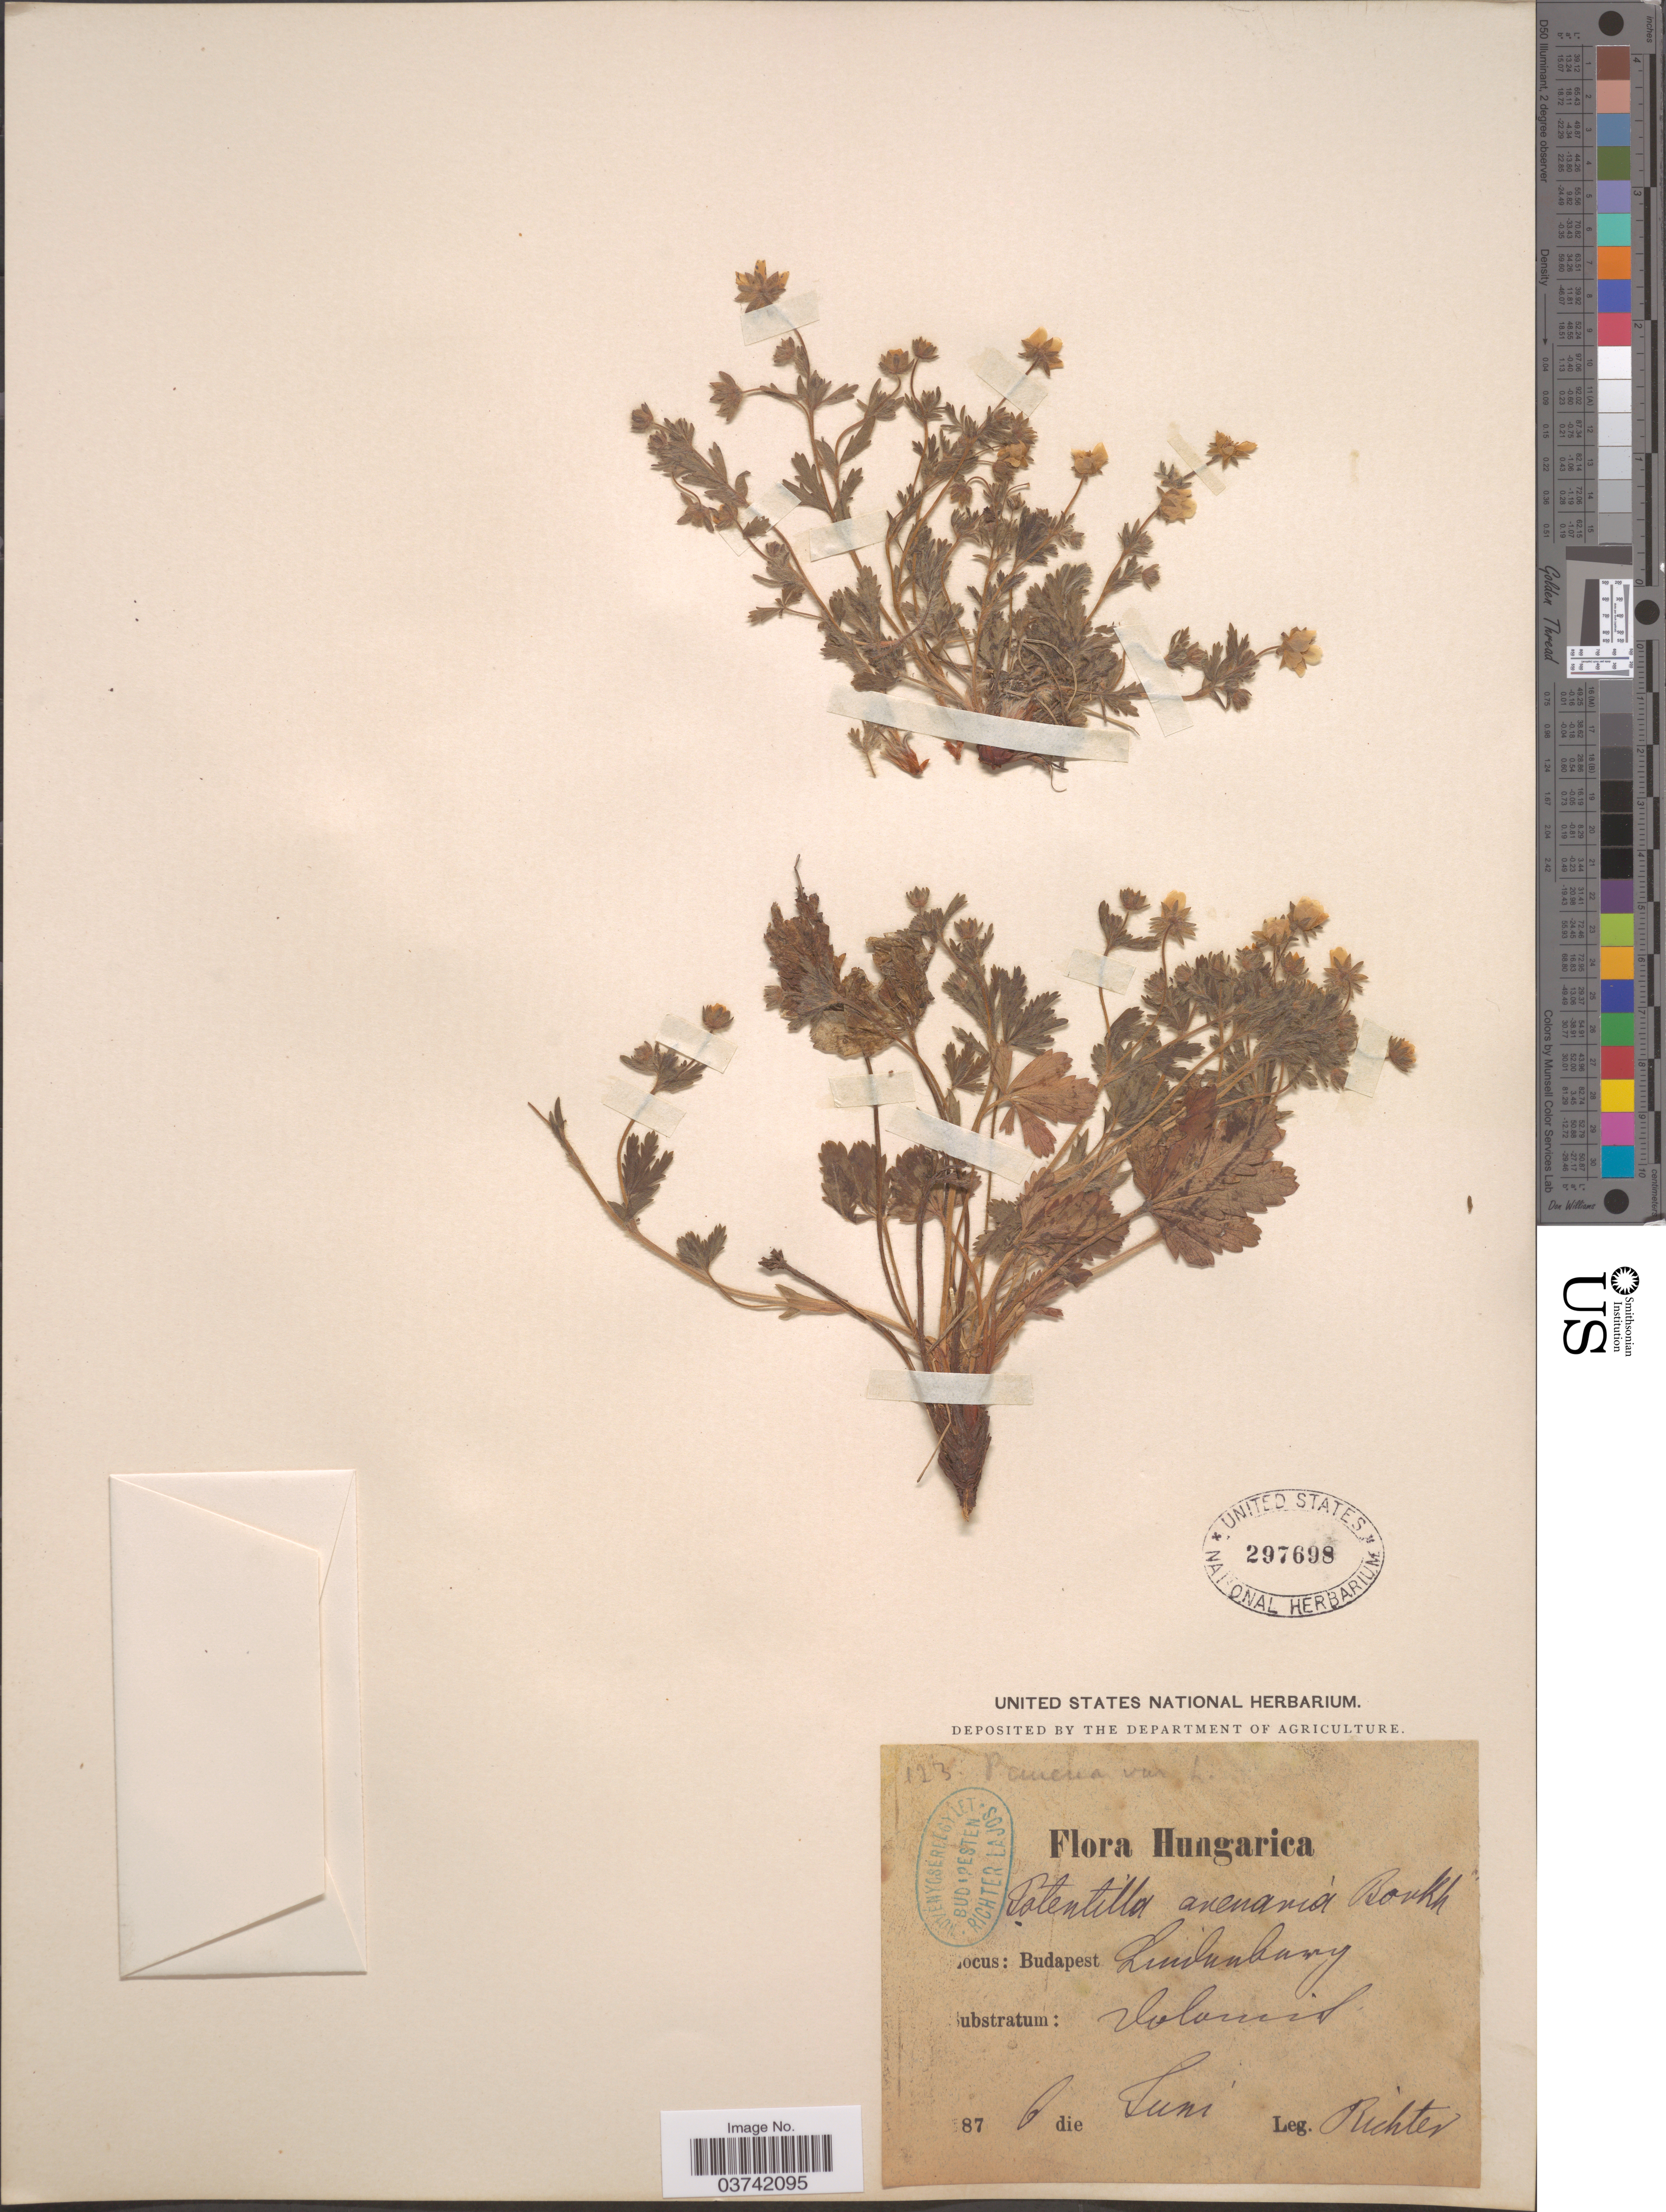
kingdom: Plantae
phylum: Tracheophyta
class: Magnoliopsida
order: Rosales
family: Rosaceae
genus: Potentilla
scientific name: Potentilla arenaria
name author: Borkh. et al.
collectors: -- Richter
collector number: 123?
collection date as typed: Transcribed d/m/y: 6/6/87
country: Hungary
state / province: Budapest, Capital District of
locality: Budapest. Lundunbamy [interpreted].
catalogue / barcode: US 297698